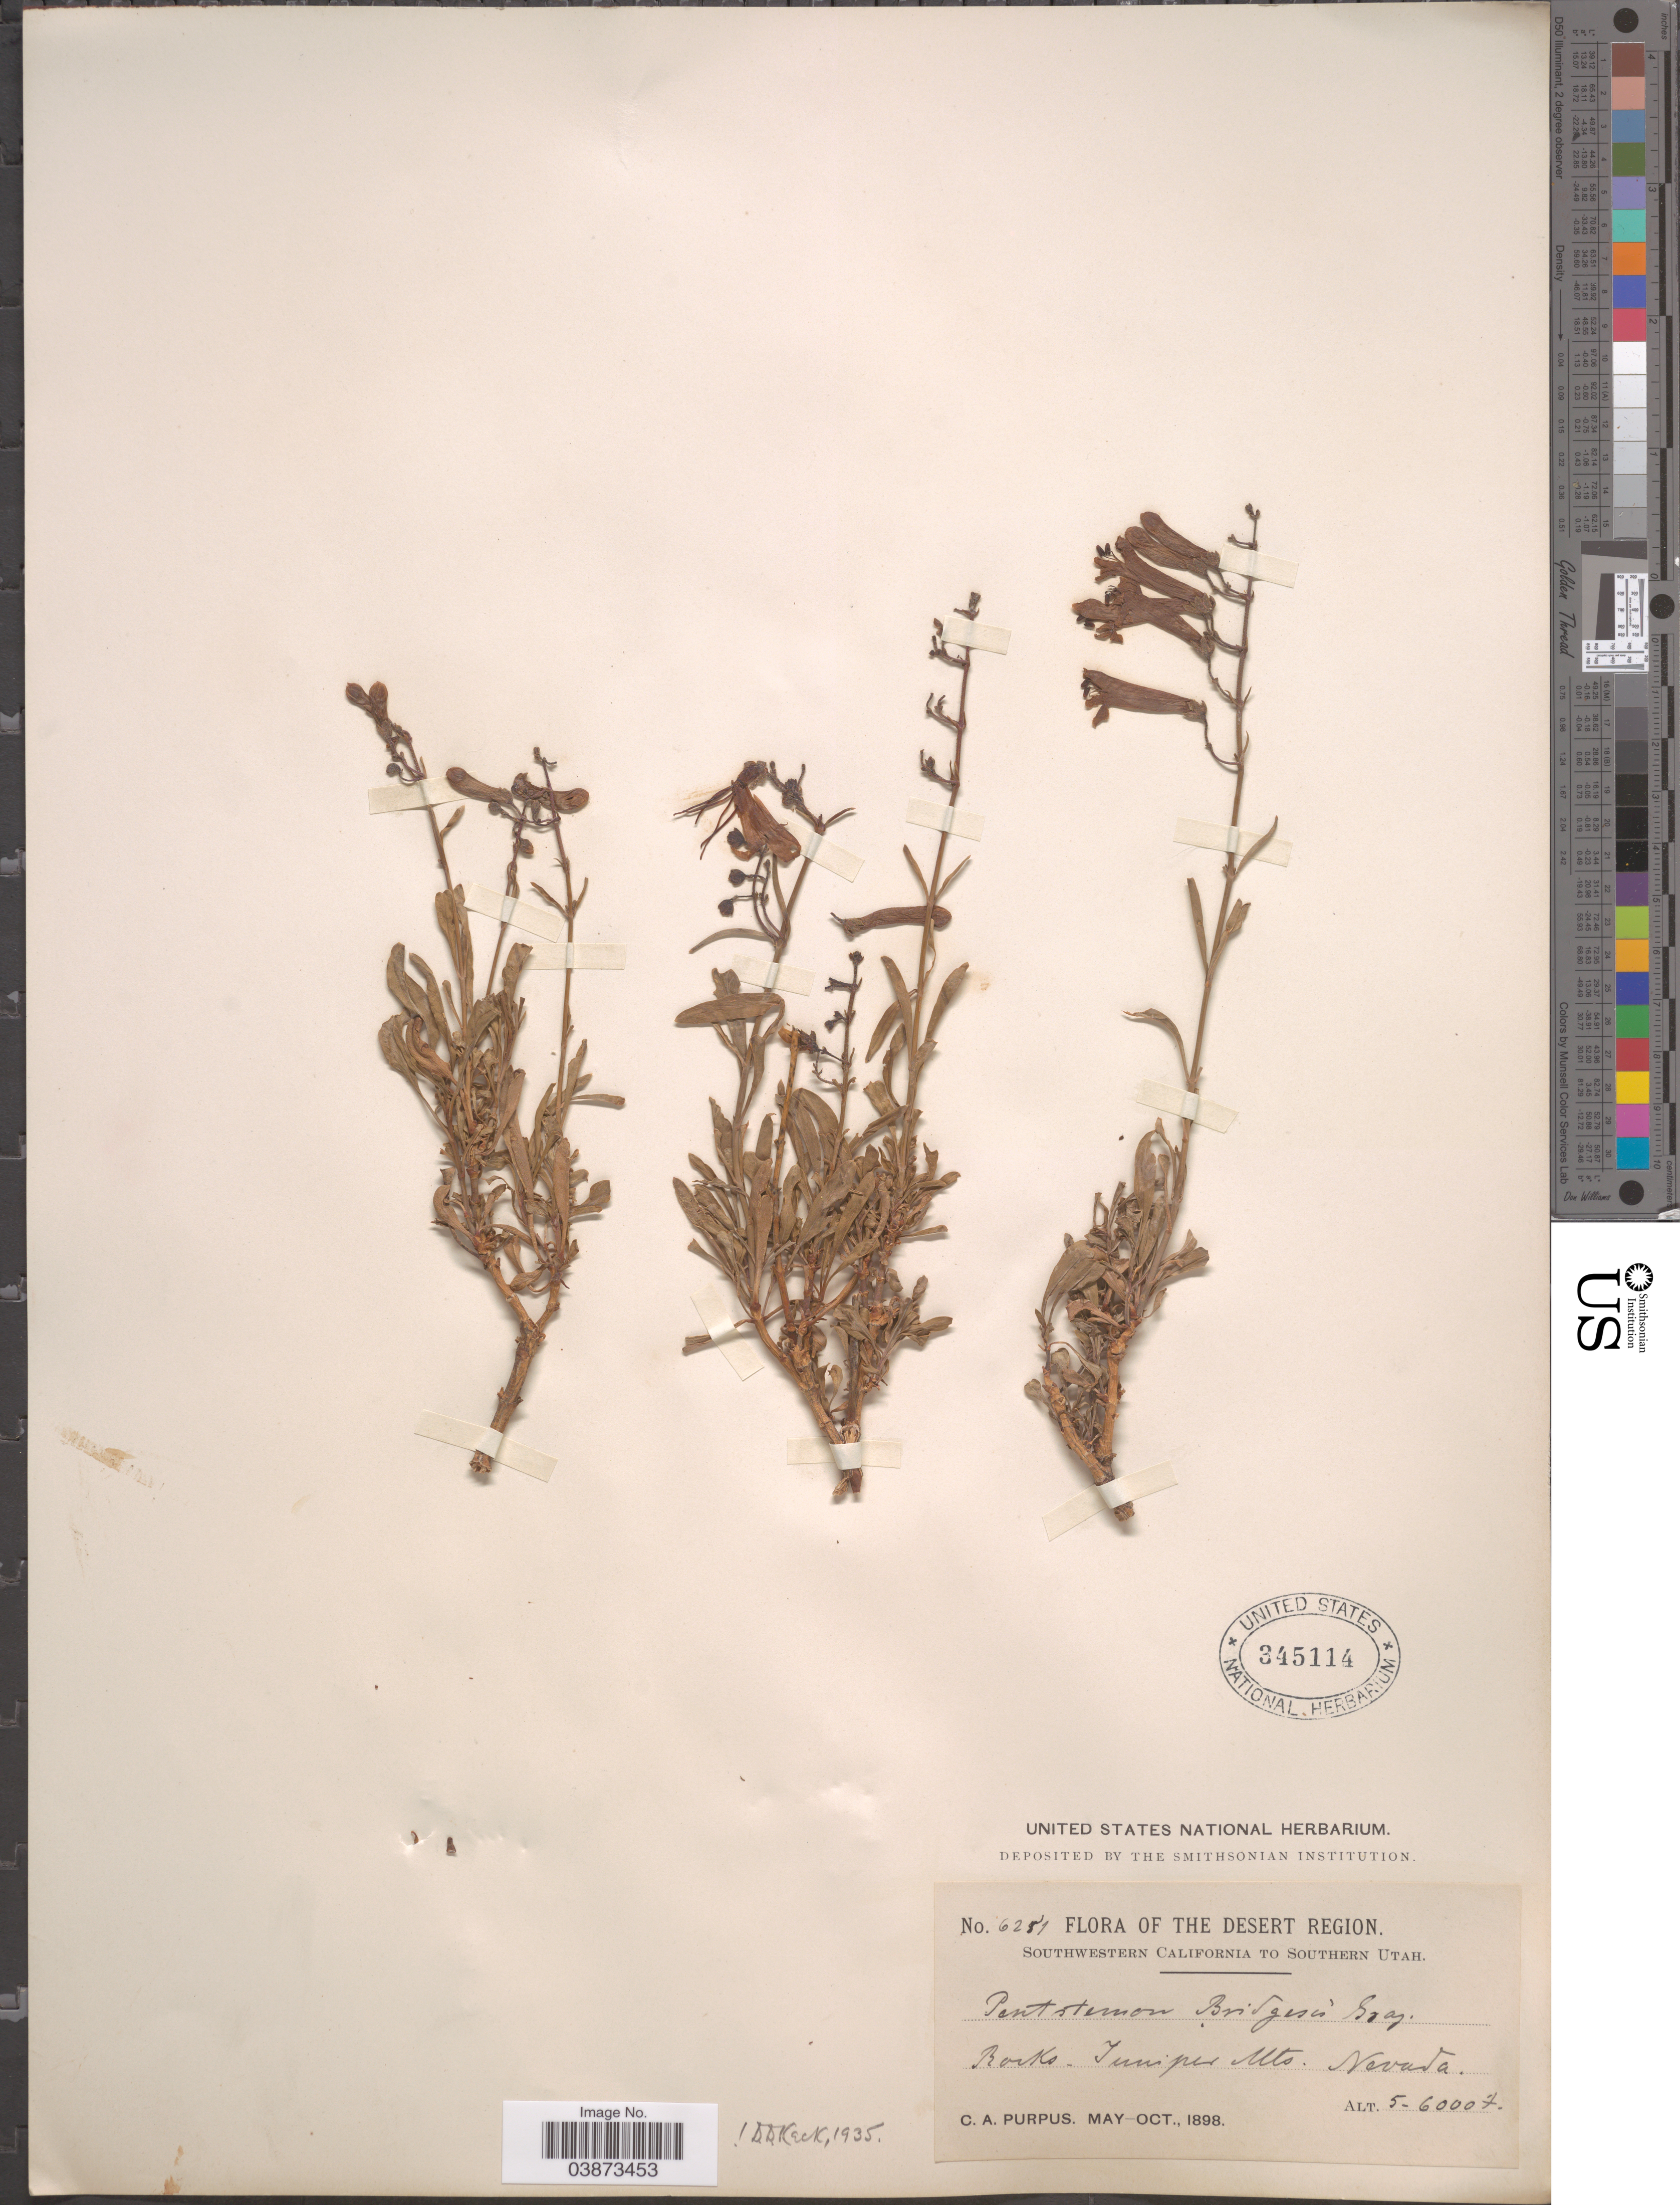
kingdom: Plantae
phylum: Tracheophyta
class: Magnoliopsida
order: Lamiales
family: Plantaginaceae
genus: Penstemon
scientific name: Penstemon bridgesii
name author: A. Gray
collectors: C. A. Purpus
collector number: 6289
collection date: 1898-05/1898-10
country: United States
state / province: Nevada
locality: The Desert Region. Juniper Mts.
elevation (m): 1524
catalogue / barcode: US 345114